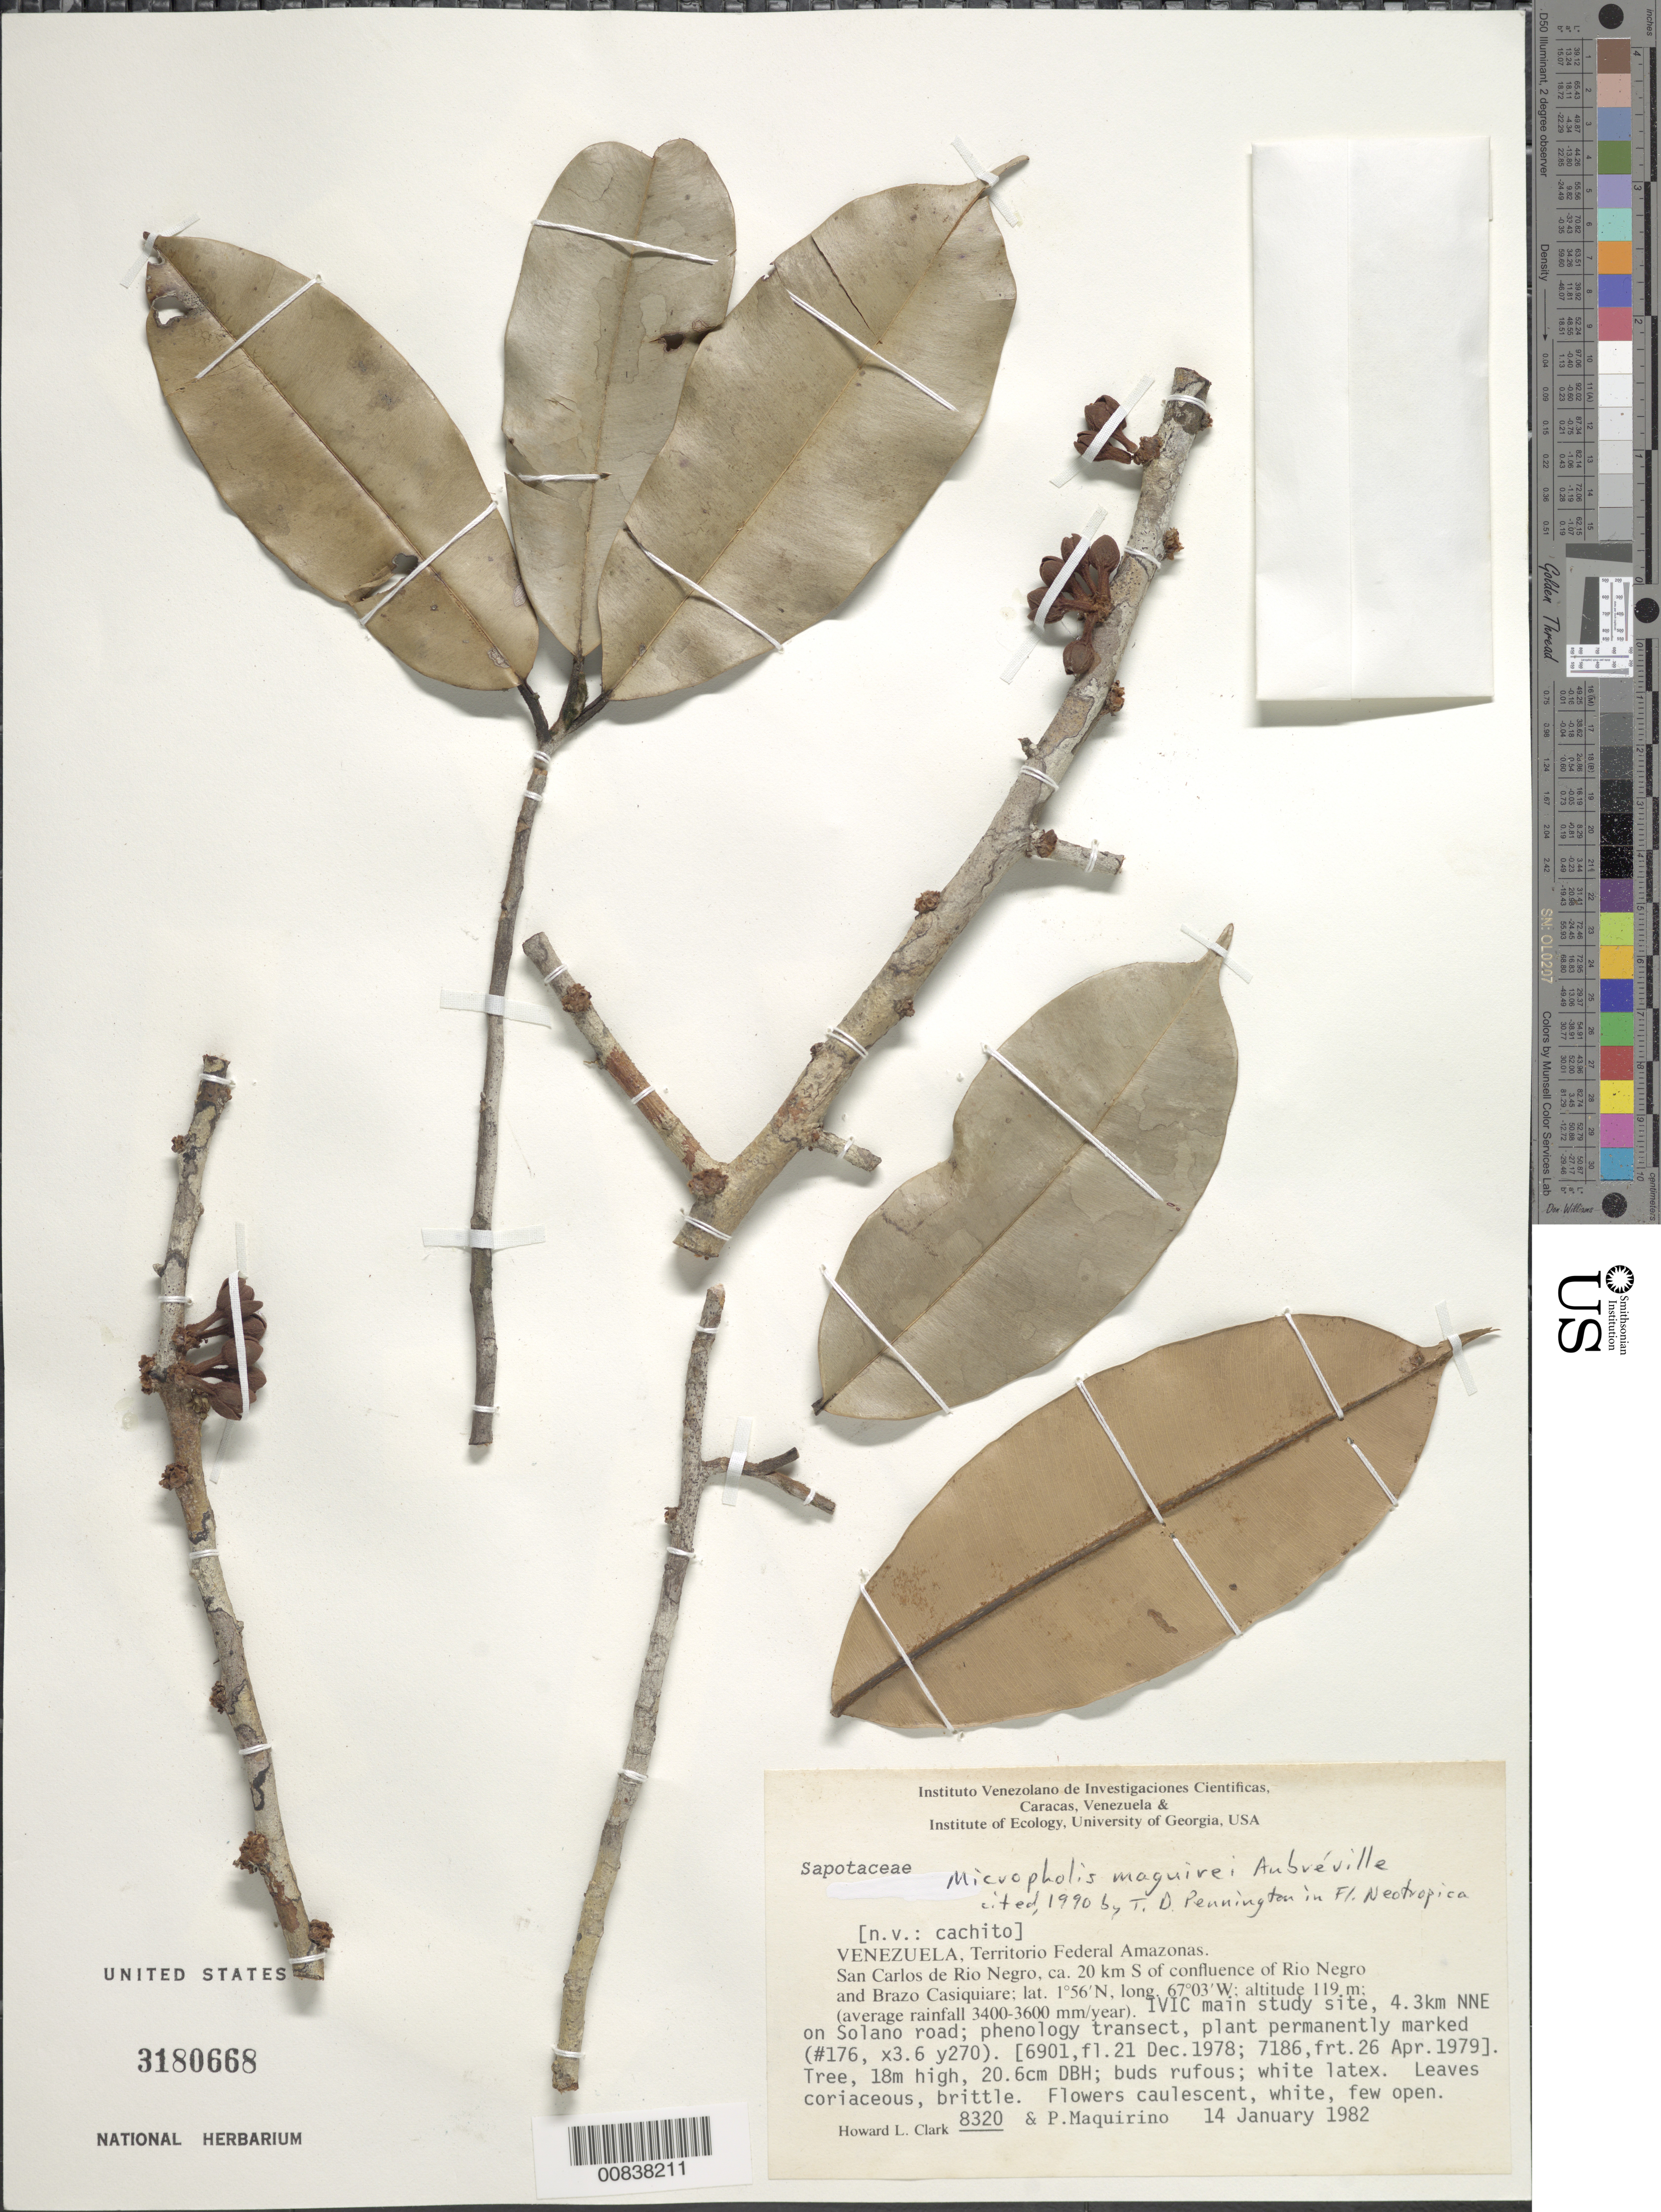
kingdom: Plantae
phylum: Tracheophyta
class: Magnoliopsida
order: Ericales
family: Sapotaceae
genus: Micropholis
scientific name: Micropholis maguirei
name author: Aubrév.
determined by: Pennington, T. D., (K)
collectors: H. L. Clark & P. Maquirino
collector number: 8320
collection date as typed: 14-Jan-82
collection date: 1982-01-14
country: Venezuela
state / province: Amazonas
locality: San Carlos de Río Negro, ca. 20 km S of confluence of Río Negro and Brazo Casiquiare; IVIC main study site, 4.3 km NNE on Solano road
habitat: Average rainfall 3400-3600mm/year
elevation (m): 119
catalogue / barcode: US 3180668